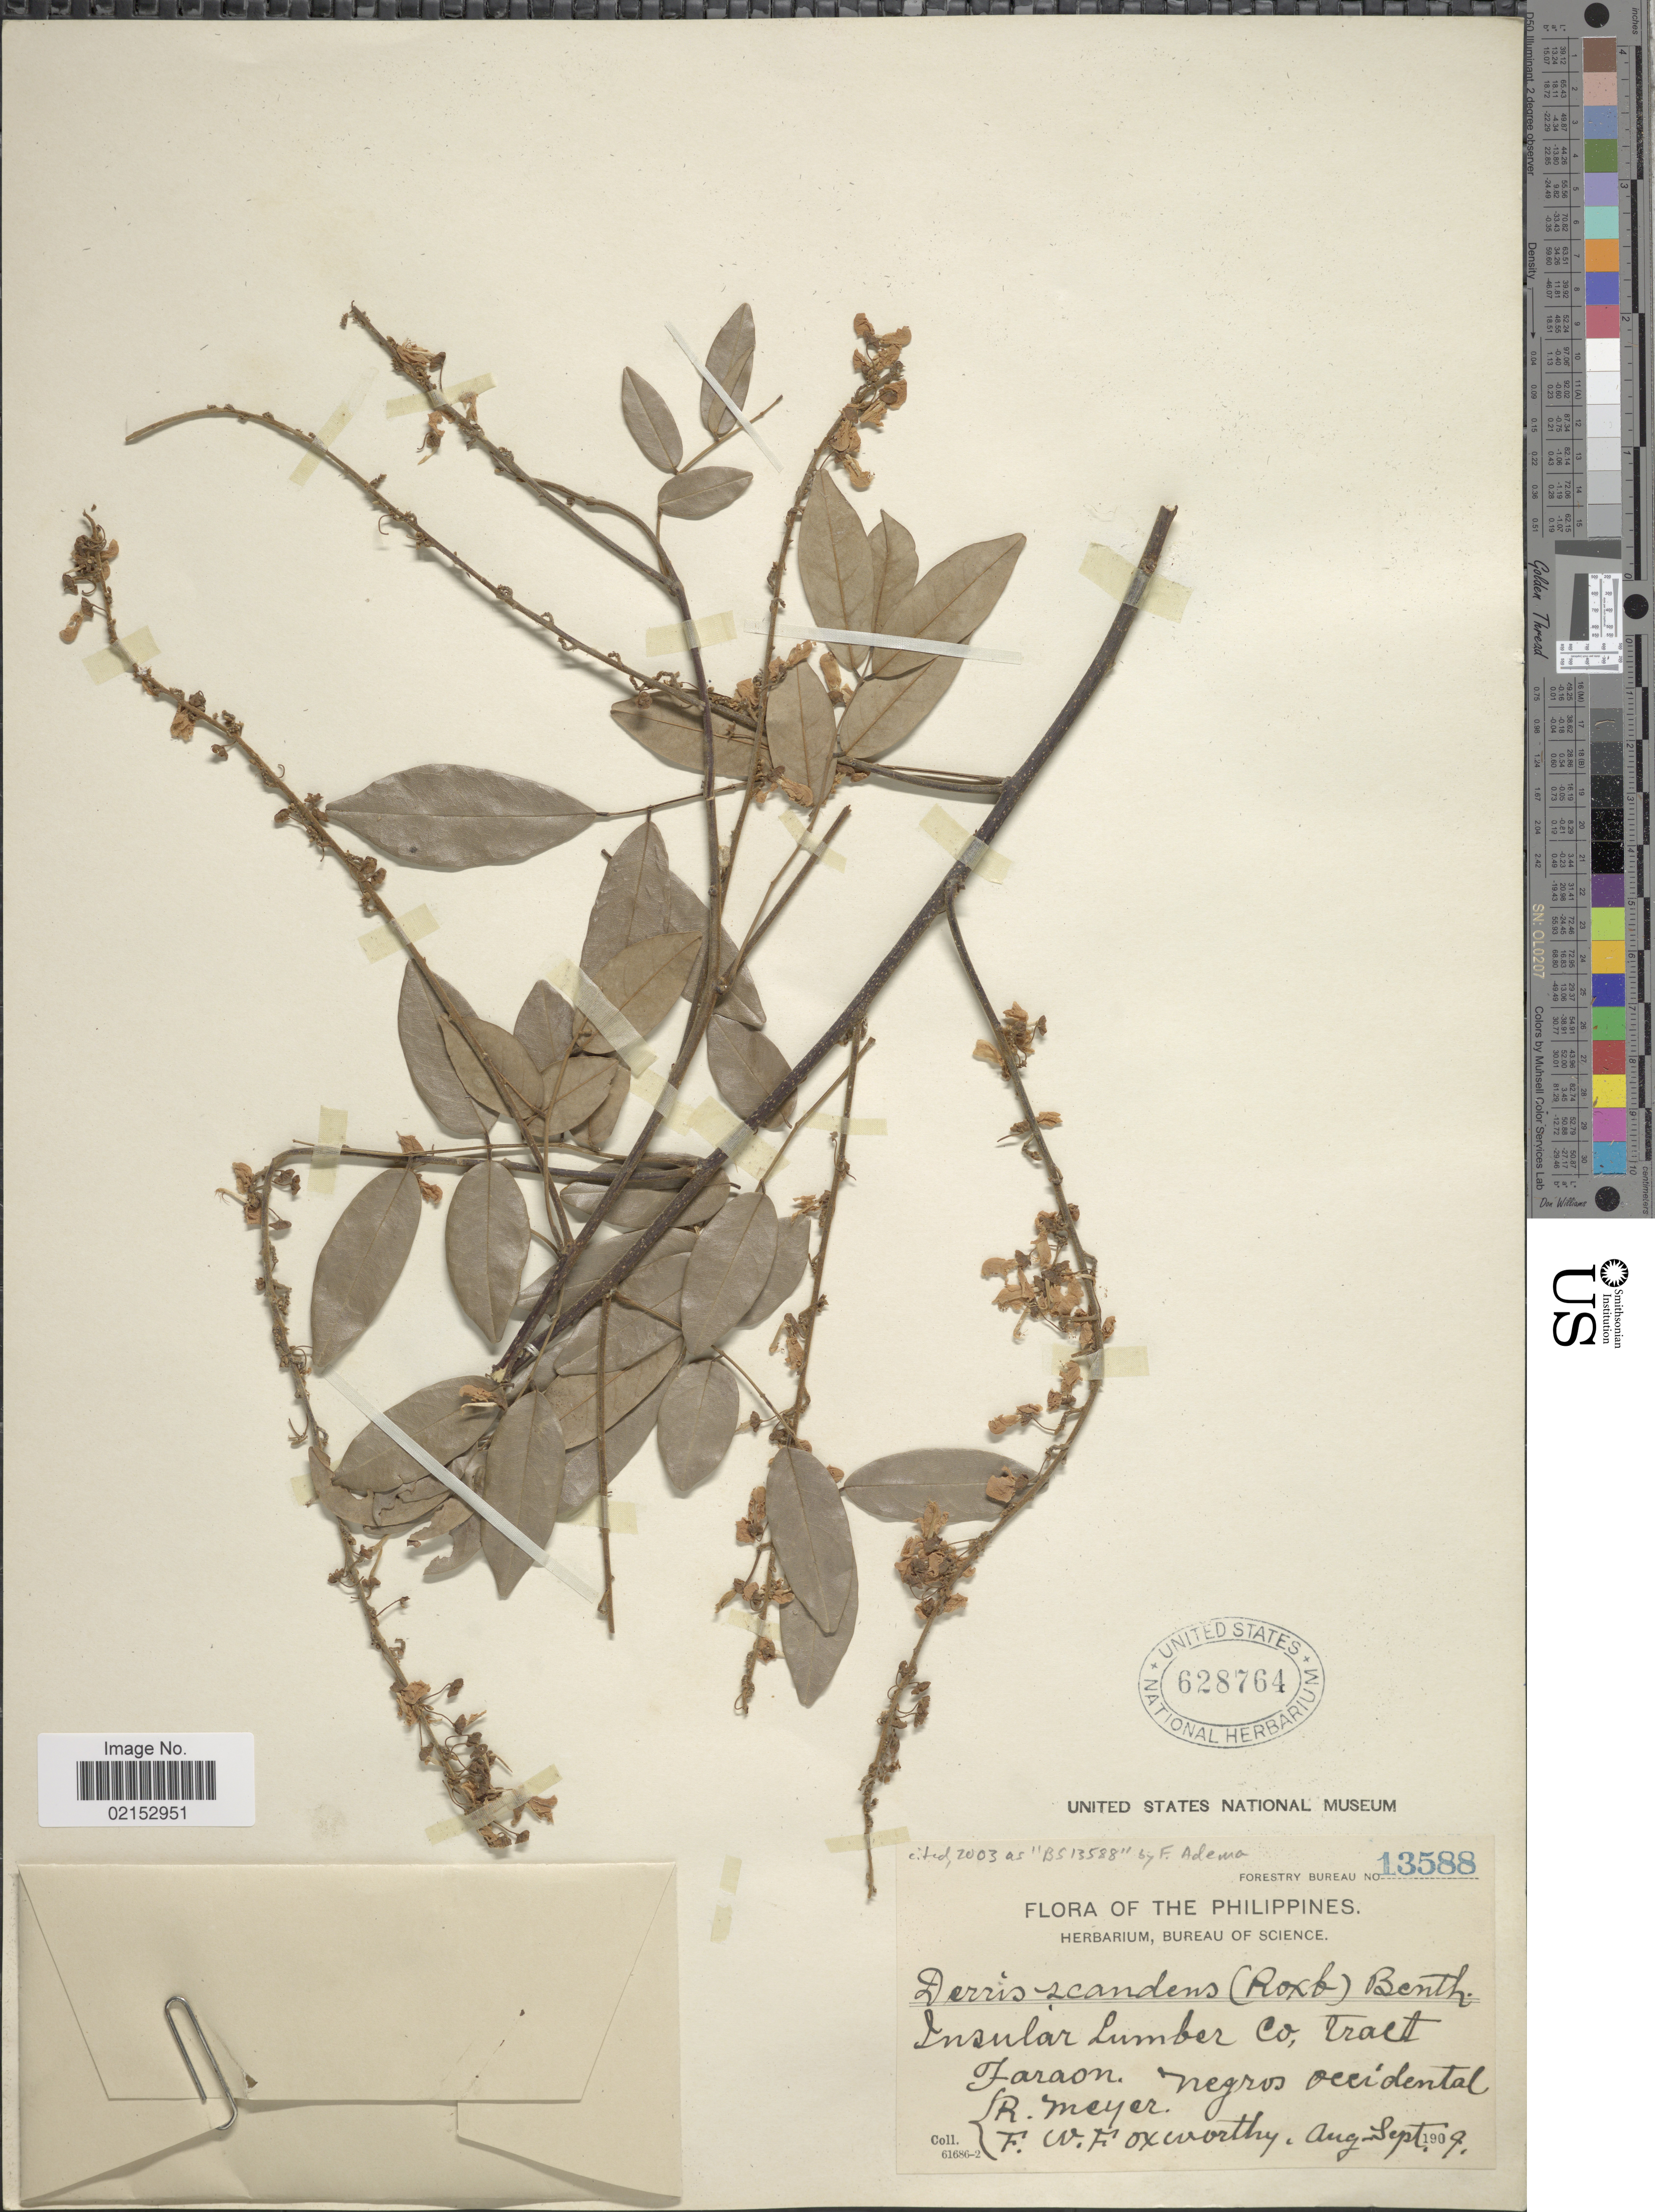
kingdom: Plantae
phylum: Tracheophyta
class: Magnoliopsida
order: Fabales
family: Fabaceae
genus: Brachypterum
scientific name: Brachypterum scandens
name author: (Roxb.) Miq.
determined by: Strong, Mark T., (BOT), Smithsonian Institution - National Museum of Natural History (UNITED STATES)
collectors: R. Meyer & F. W. Foxworthy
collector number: Forestry Bureau 13588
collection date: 1909-08/1909-09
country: Philippines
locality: Insular Lumber Co, tract Faraon, Negros Occidental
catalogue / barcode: US 628764